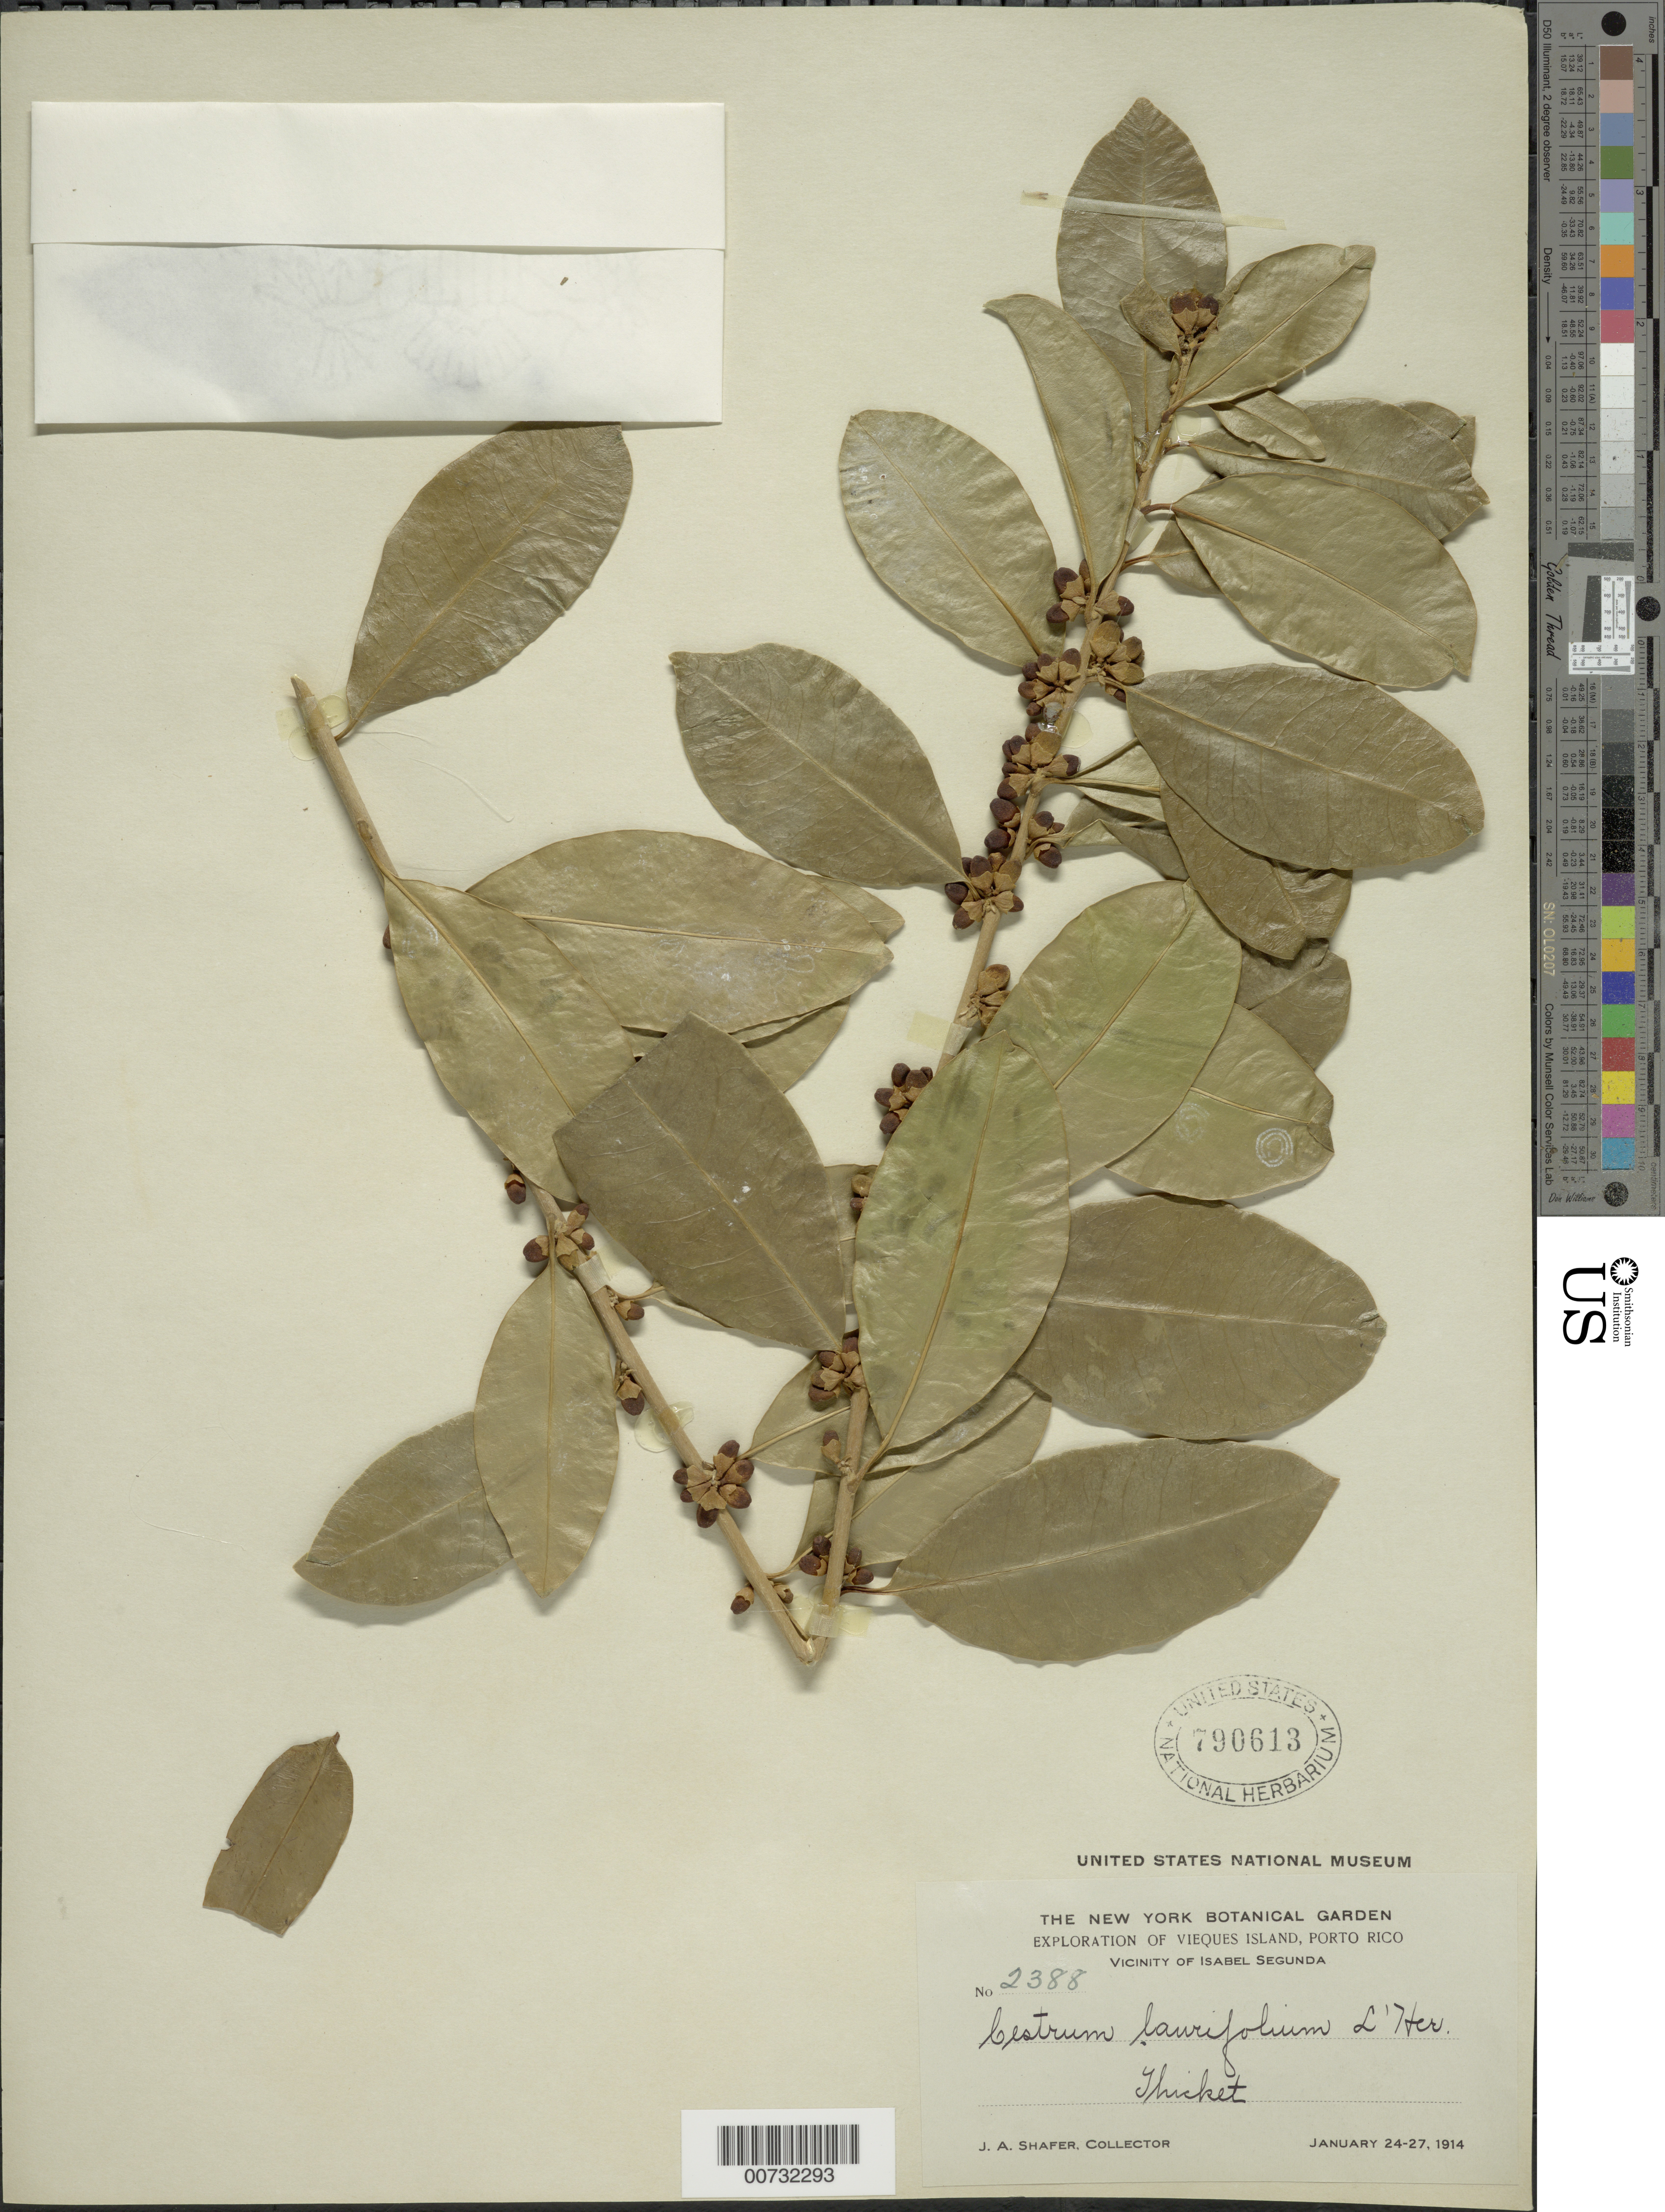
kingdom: Plantae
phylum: Tracheophyta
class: Magnoliopsida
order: Solanales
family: Solanaceae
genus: Cestrum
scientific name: Cestrum laurifolium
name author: L'Hér.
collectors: J. A. Shafer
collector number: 2388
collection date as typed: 24 Jan 1914 to 27 Jan 1914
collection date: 1914-01-24/1914-01-27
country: Puerto Rico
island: Vieques I.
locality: Isabel Segunda, vic of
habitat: Thicket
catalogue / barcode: US 790613